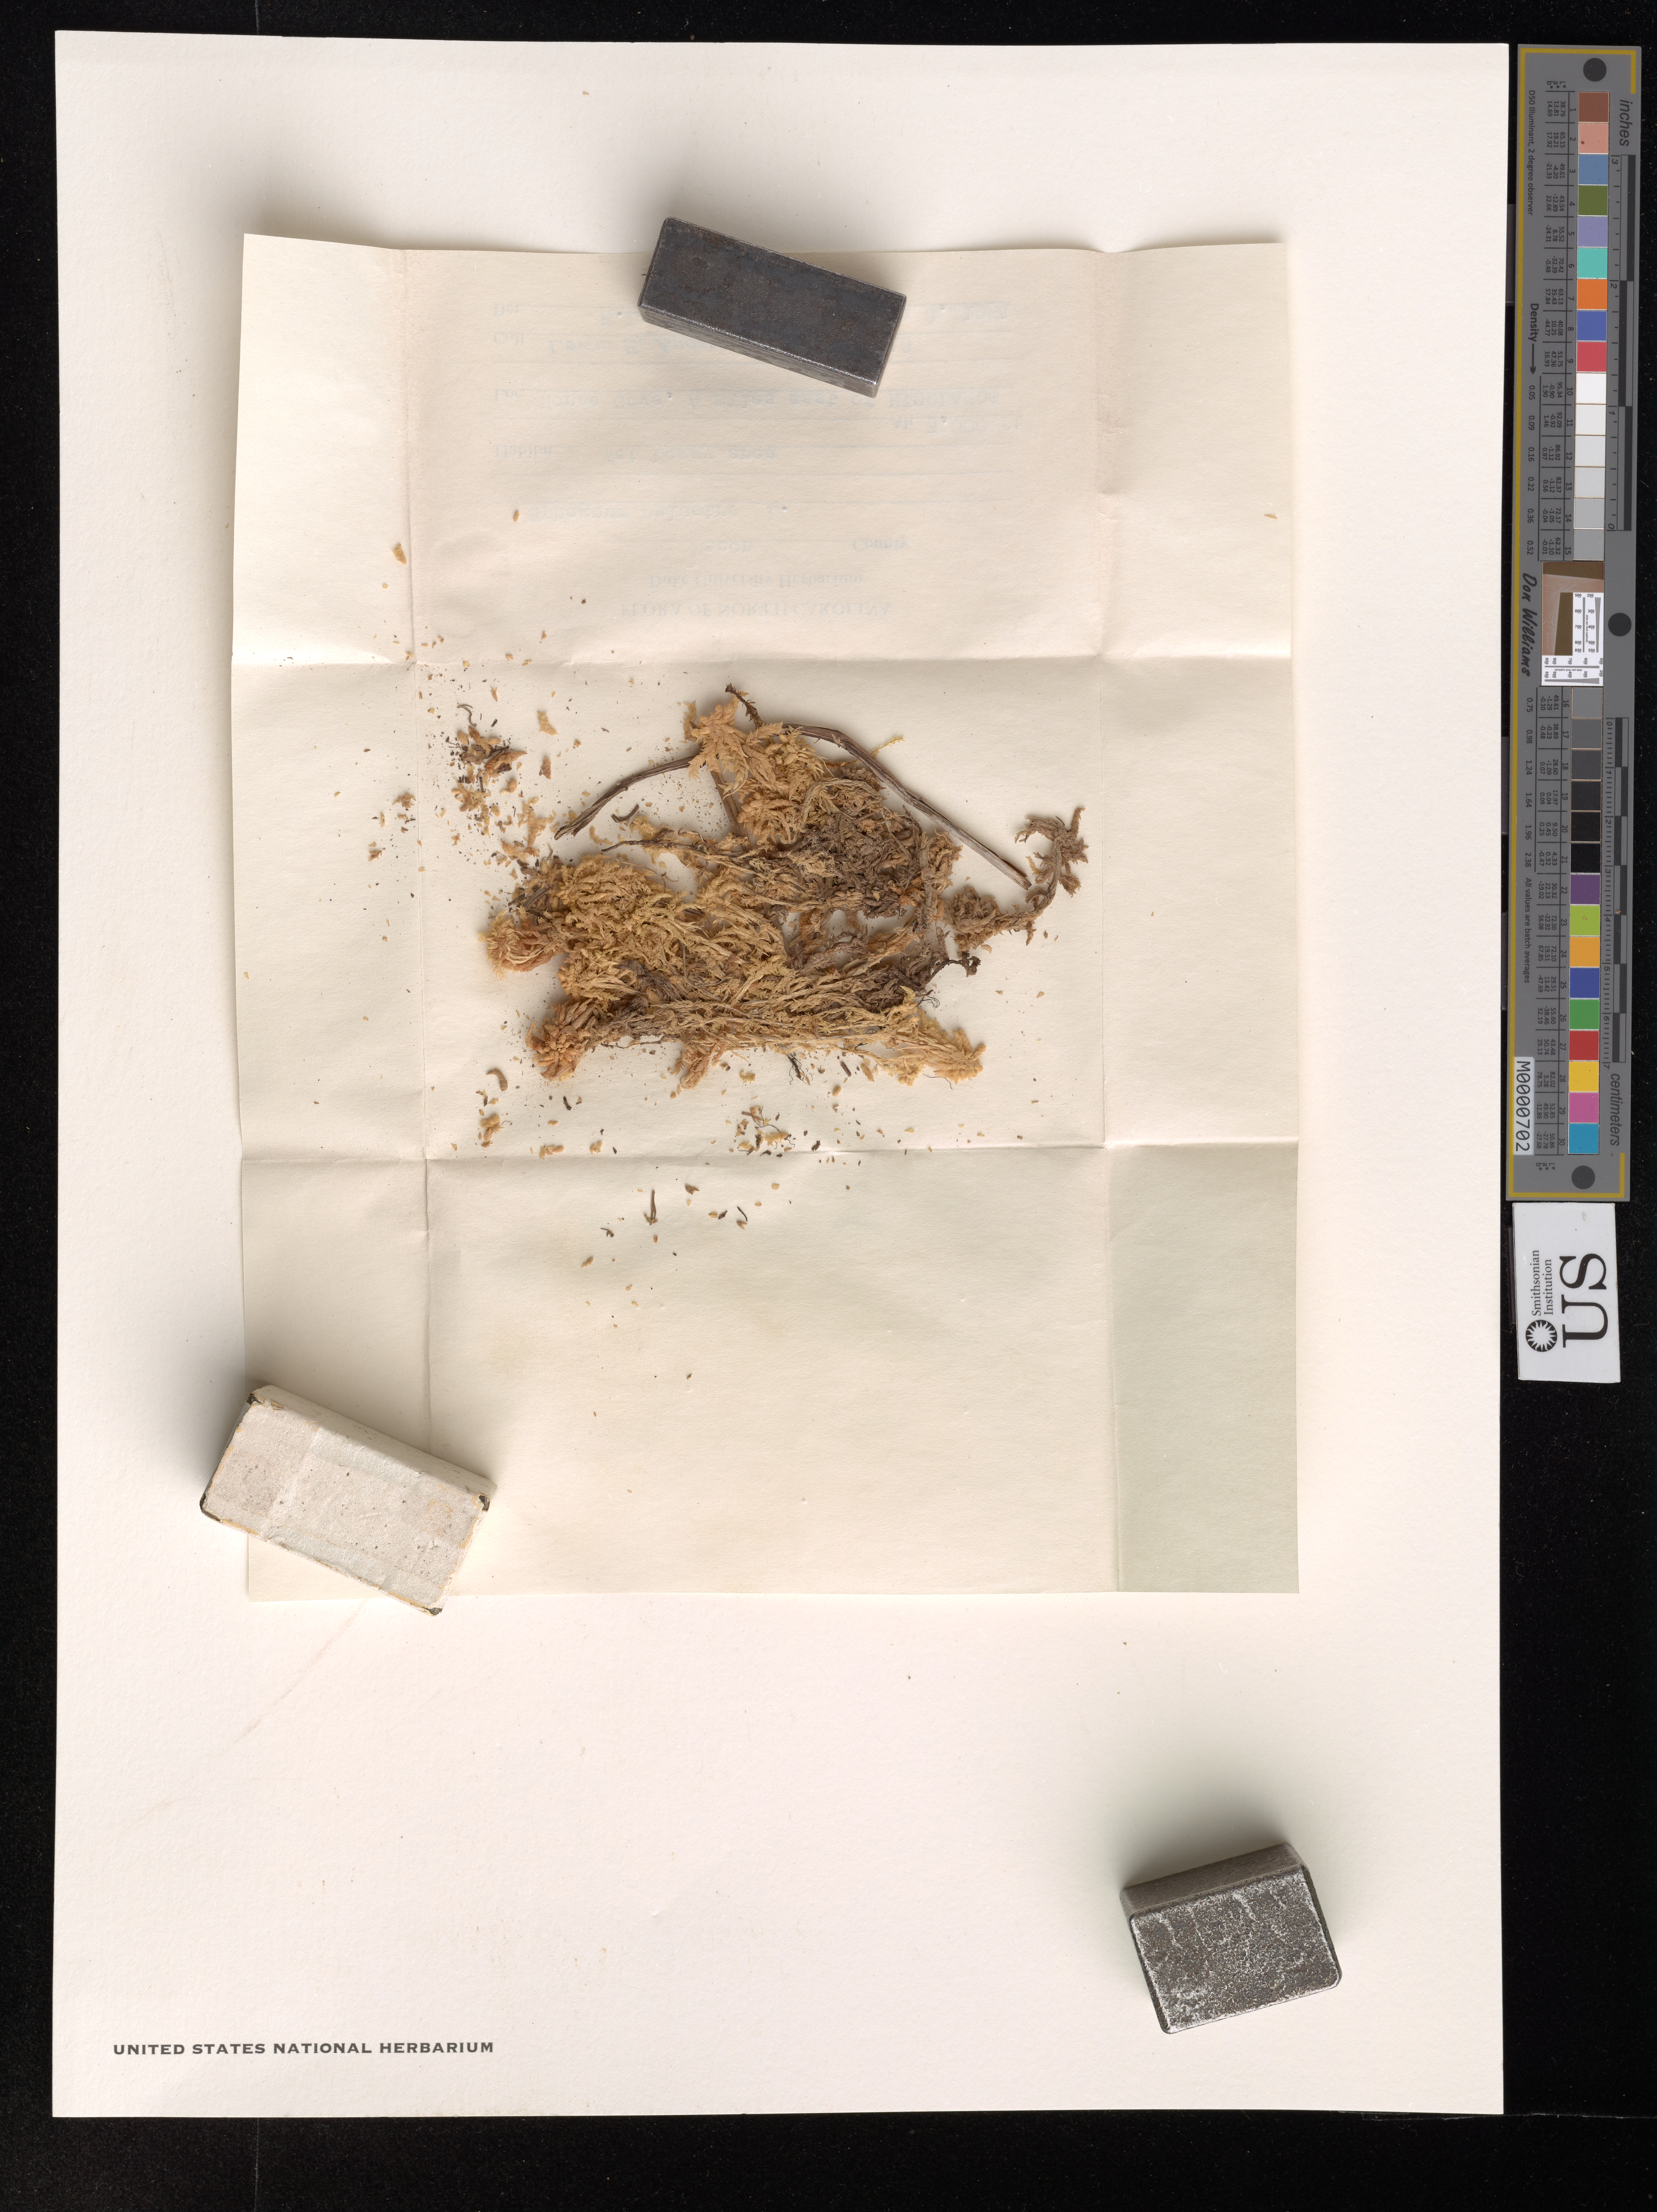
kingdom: Plantae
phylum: Bryophyta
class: Sphagnopsida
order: Sphagnales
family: Sphagnaceae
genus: Sphagnum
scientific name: Sphagnum palustre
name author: L.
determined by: Anderson, L.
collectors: H. Blomquist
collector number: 10018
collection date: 1951-06-08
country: United States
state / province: North Carolina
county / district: Macon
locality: Horse Cove, 4 miles east of Highlands